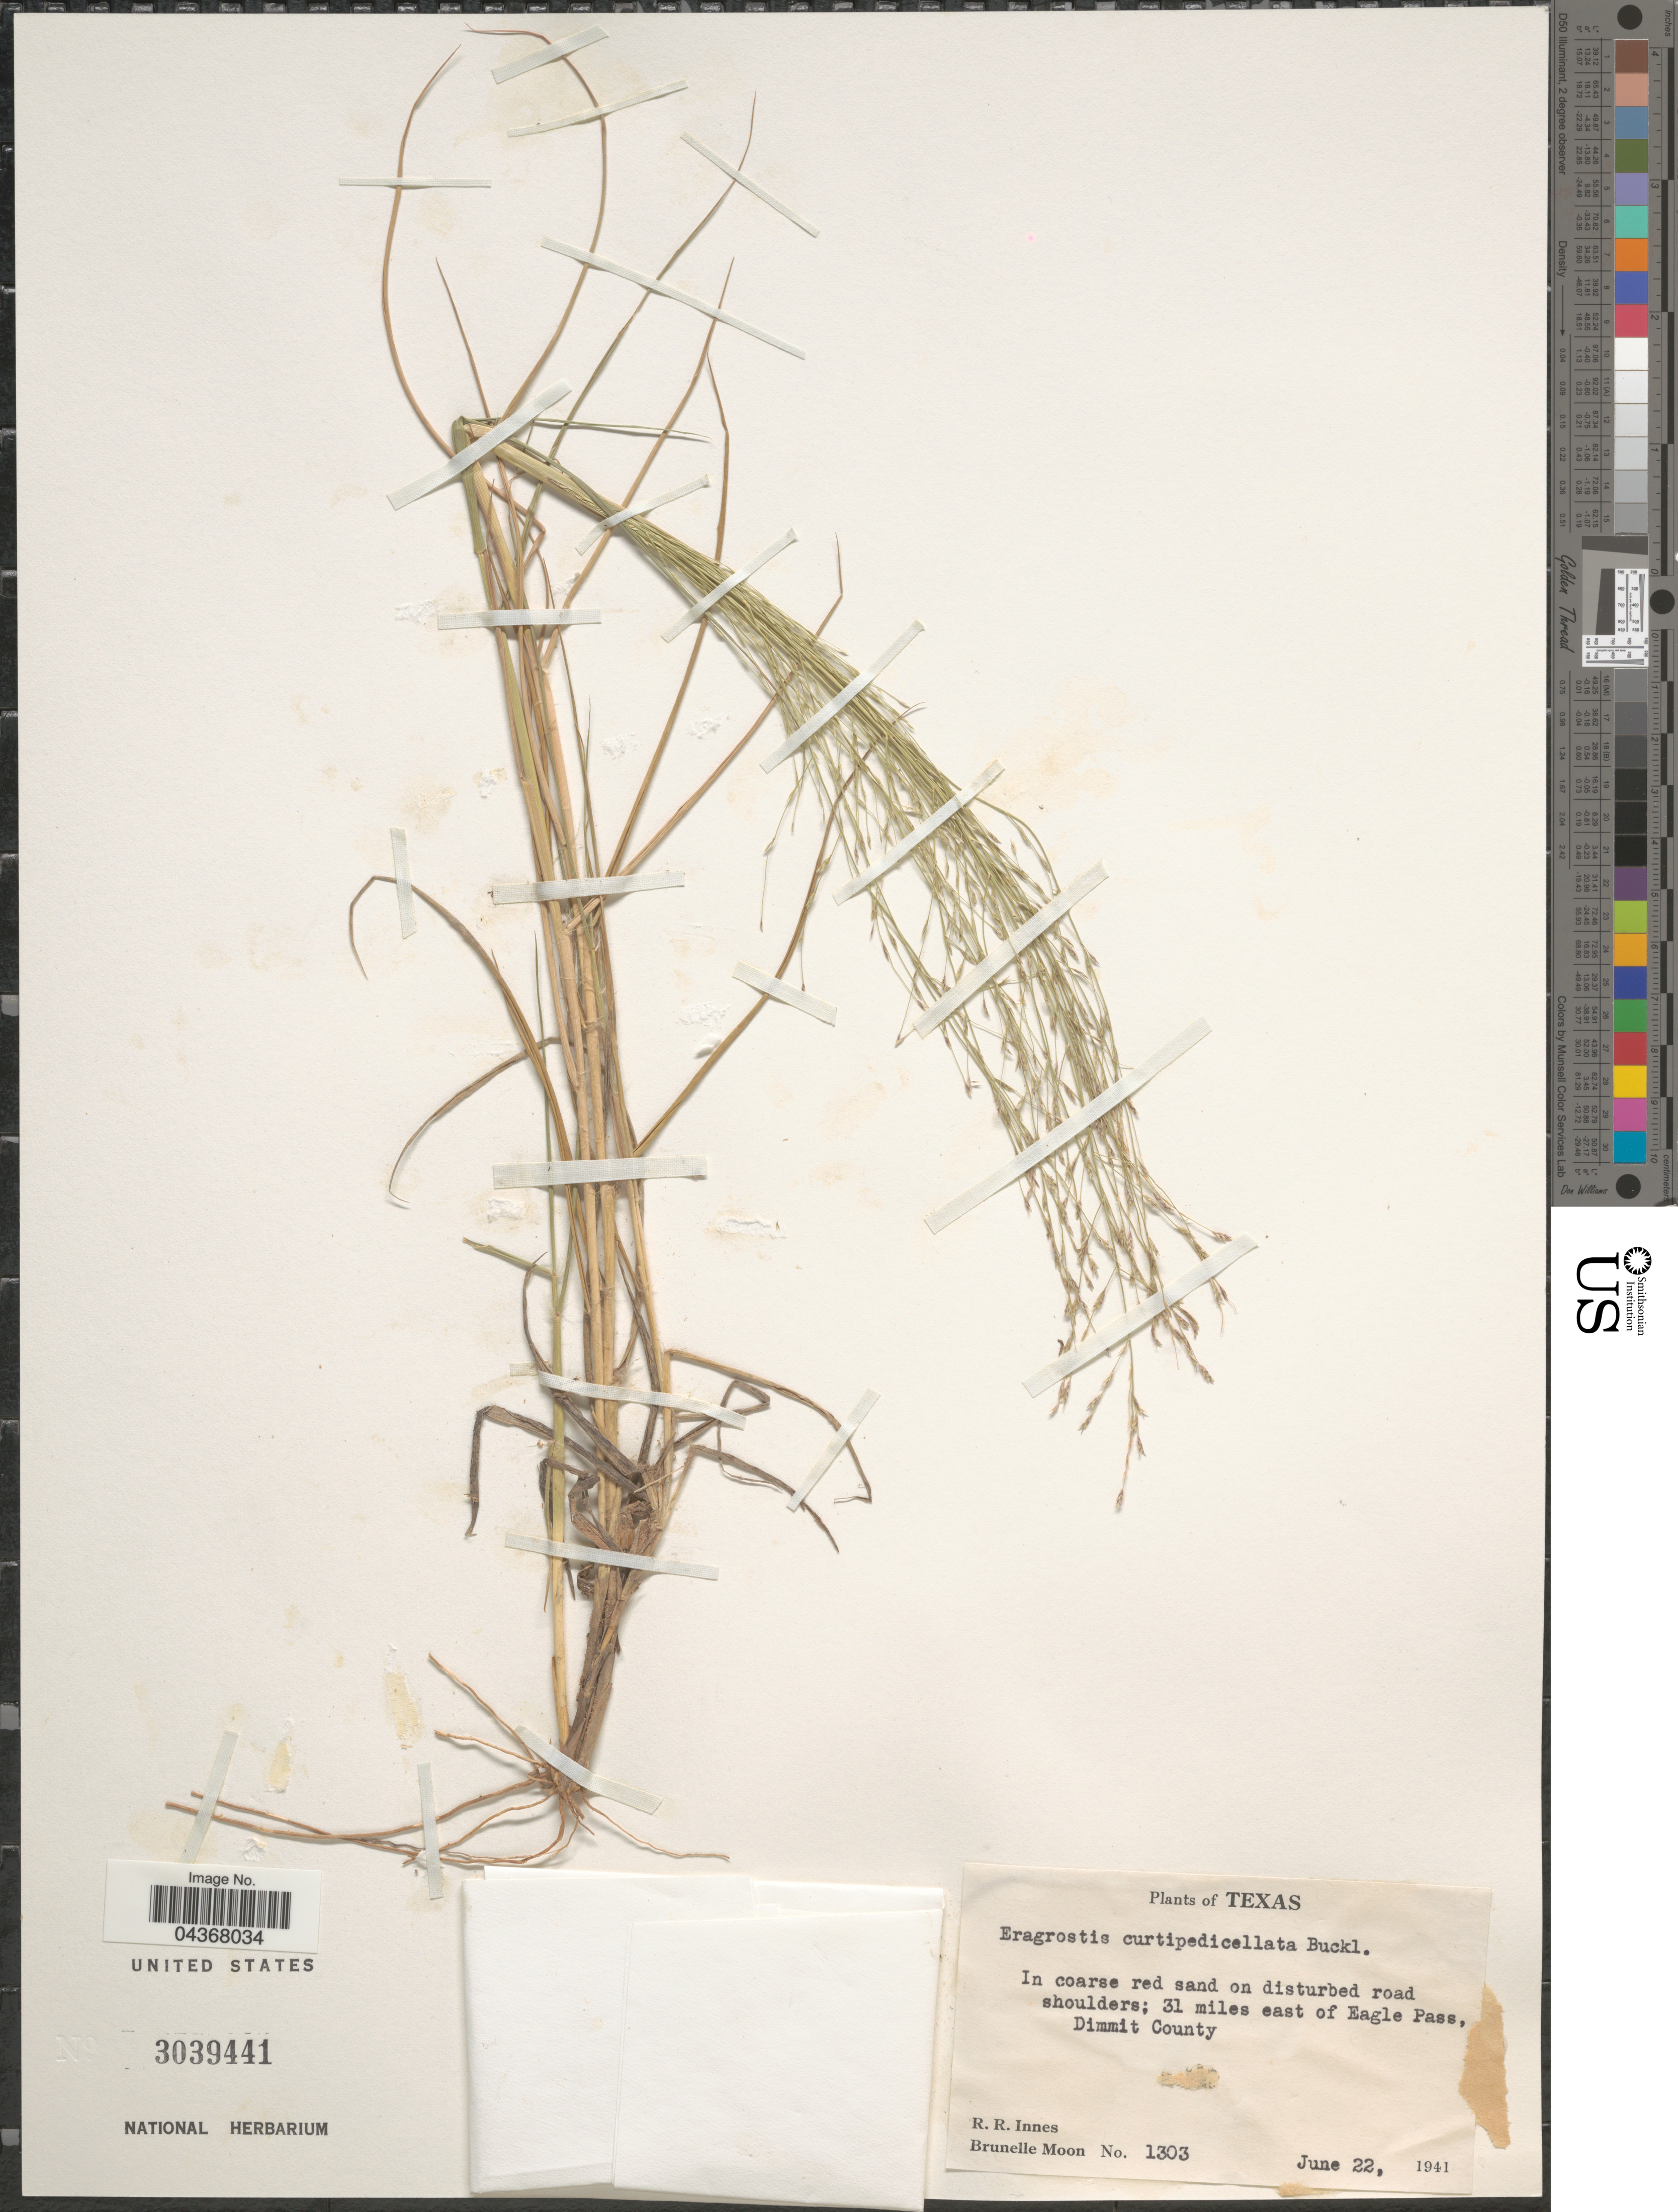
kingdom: Plantae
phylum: Tracheophyta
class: Liliopsida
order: Poales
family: Poaceae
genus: Eragrostis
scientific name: Eragrostis curtipedicellata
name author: Buckley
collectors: R. Rose-Innes & B. Moon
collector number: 1303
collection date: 1941-06-22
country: United States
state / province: Texas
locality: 31 miles east of Eagle Pass, Dimmit County.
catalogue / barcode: US 3039441